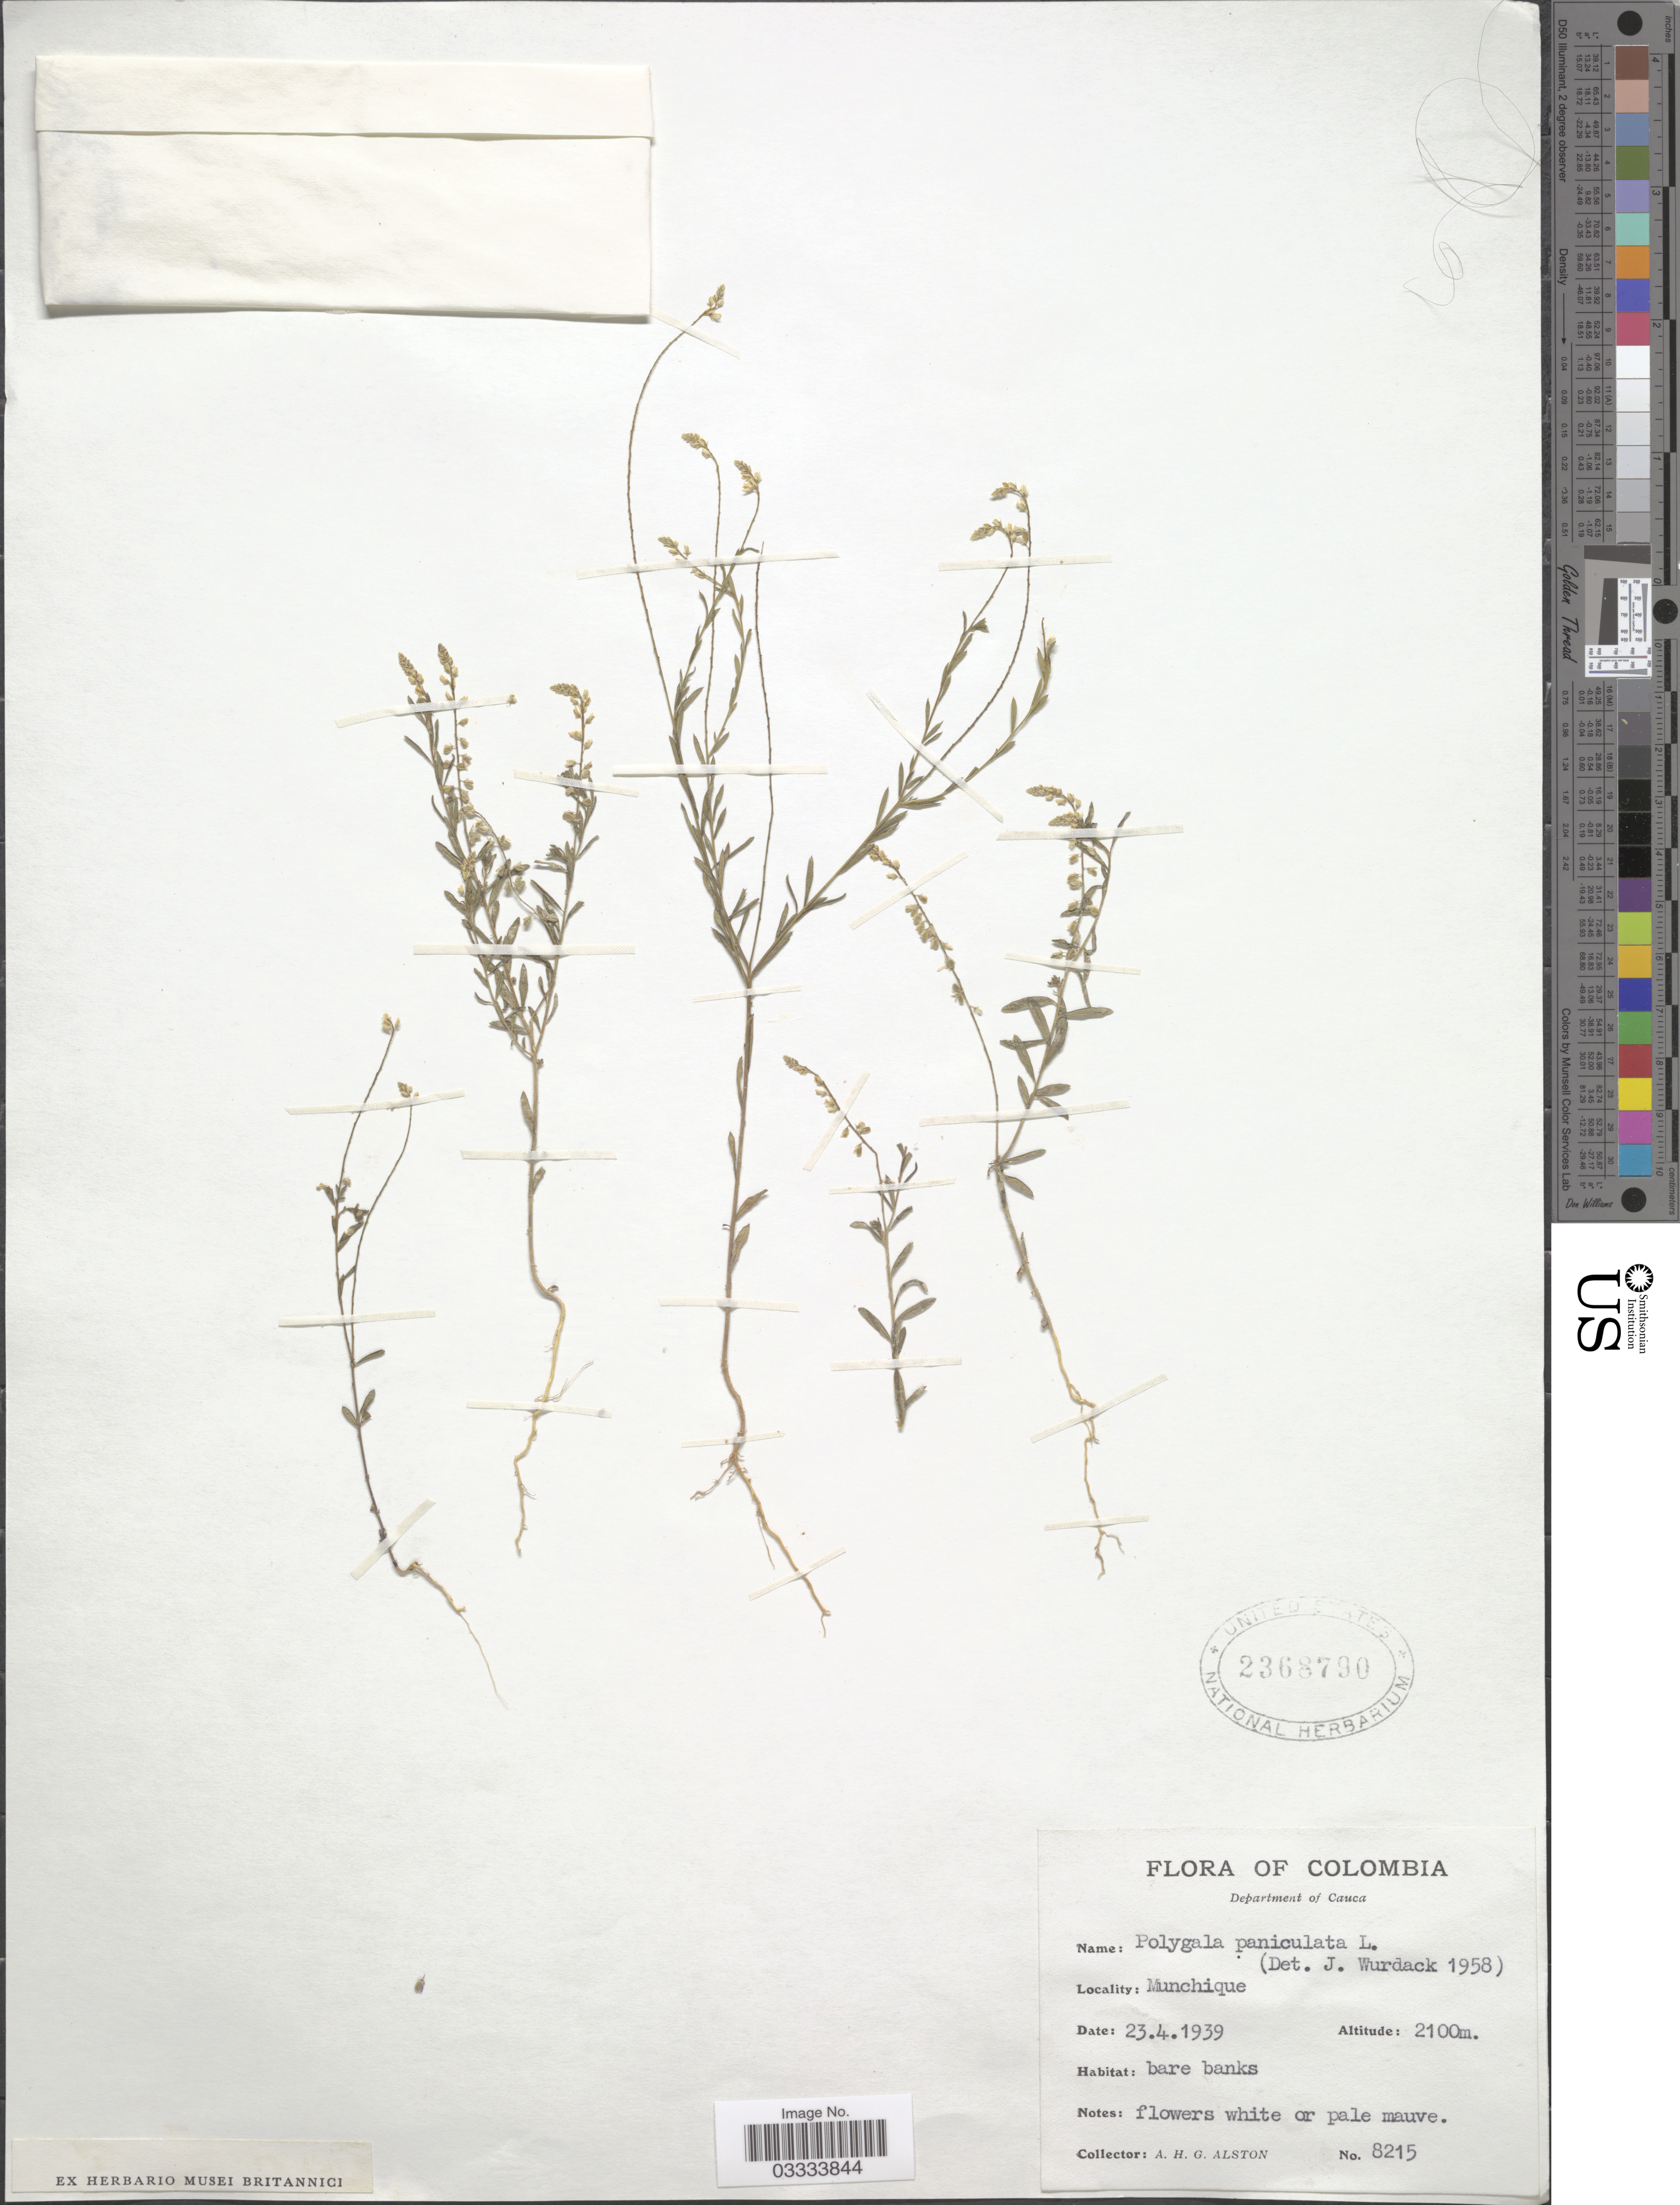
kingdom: Plantae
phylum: Tracheophyta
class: Magnoliopsida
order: Fabales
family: Polygalaceae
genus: Polygala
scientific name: Polygala paniculata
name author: L.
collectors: A. H. Alston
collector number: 8215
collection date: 1939-04-23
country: Colombia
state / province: Cauca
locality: Munchique.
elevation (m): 2100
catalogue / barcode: US 2368790